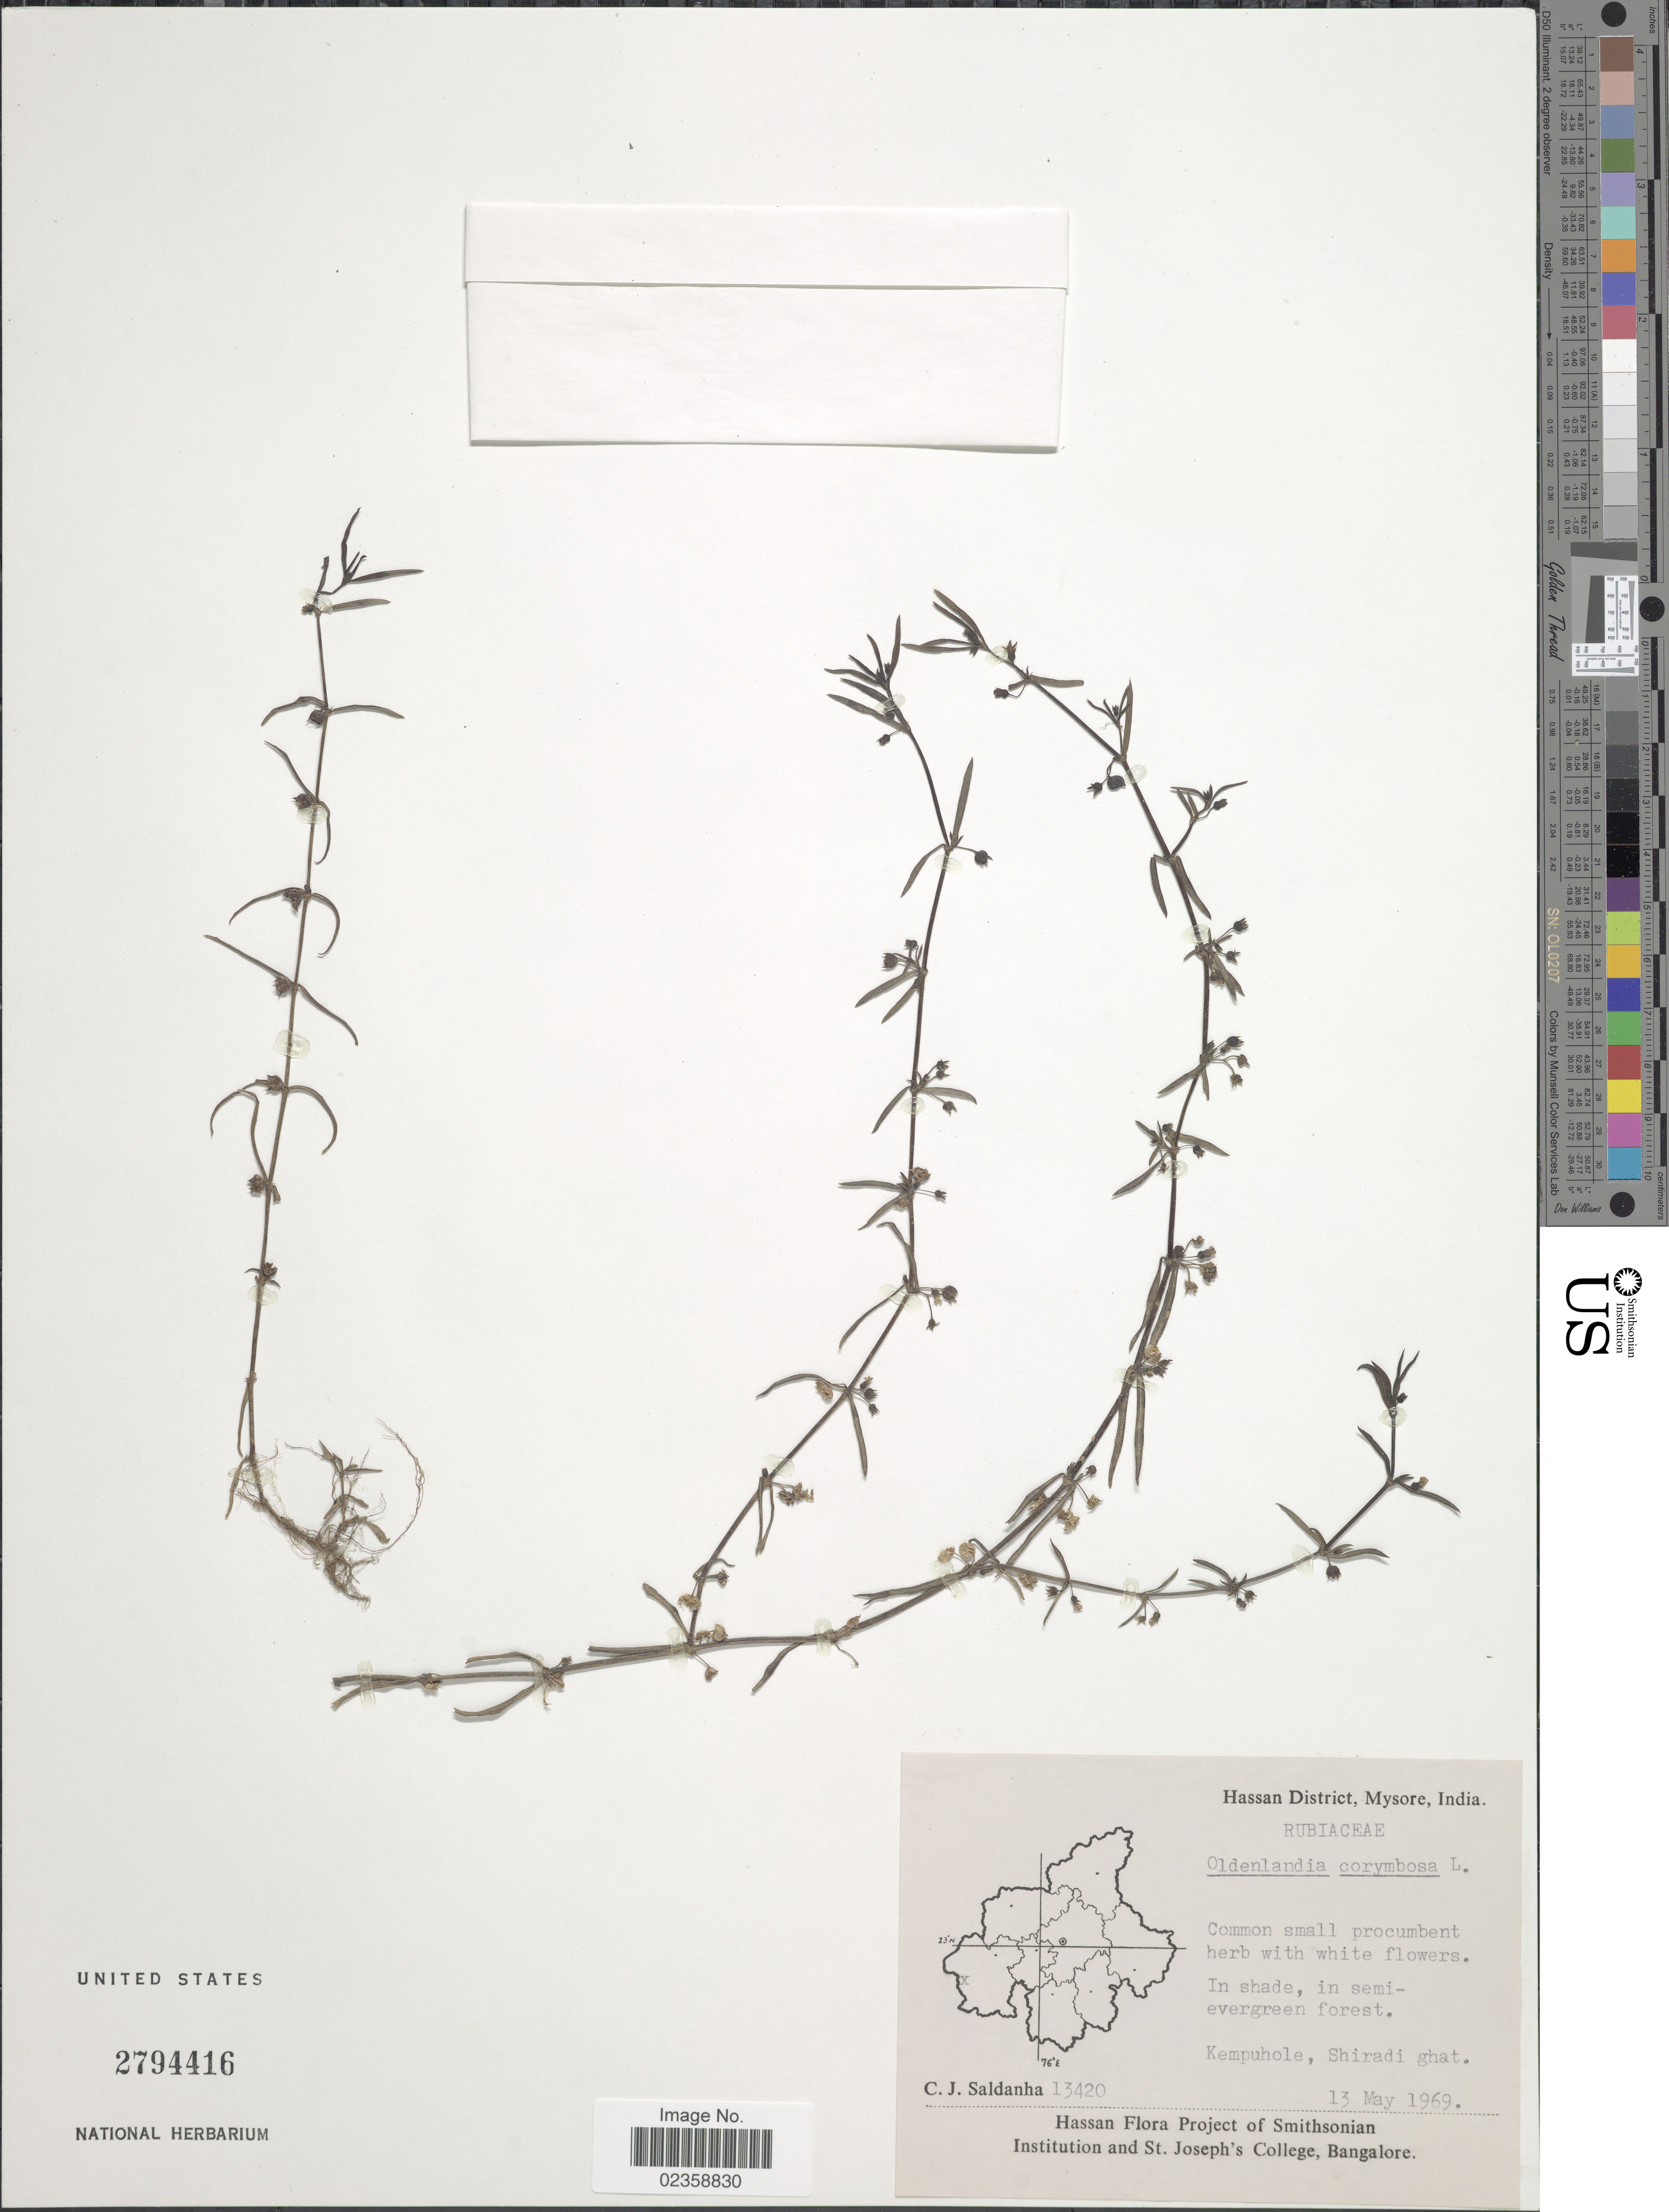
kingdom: Plantae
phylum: Tracheophyta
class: Magnoliopsida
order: Gentianales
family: Rubiaceae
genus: Oldenlandia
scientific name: Oldenlandia corymbosa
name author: L.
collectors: C. J. Saldanha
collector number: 13420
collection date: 1969-05-13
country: India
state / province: Karnataka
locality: Hassan District, Mysore. Kempuhole, Shiradi ghat.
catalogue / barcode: US 2794416